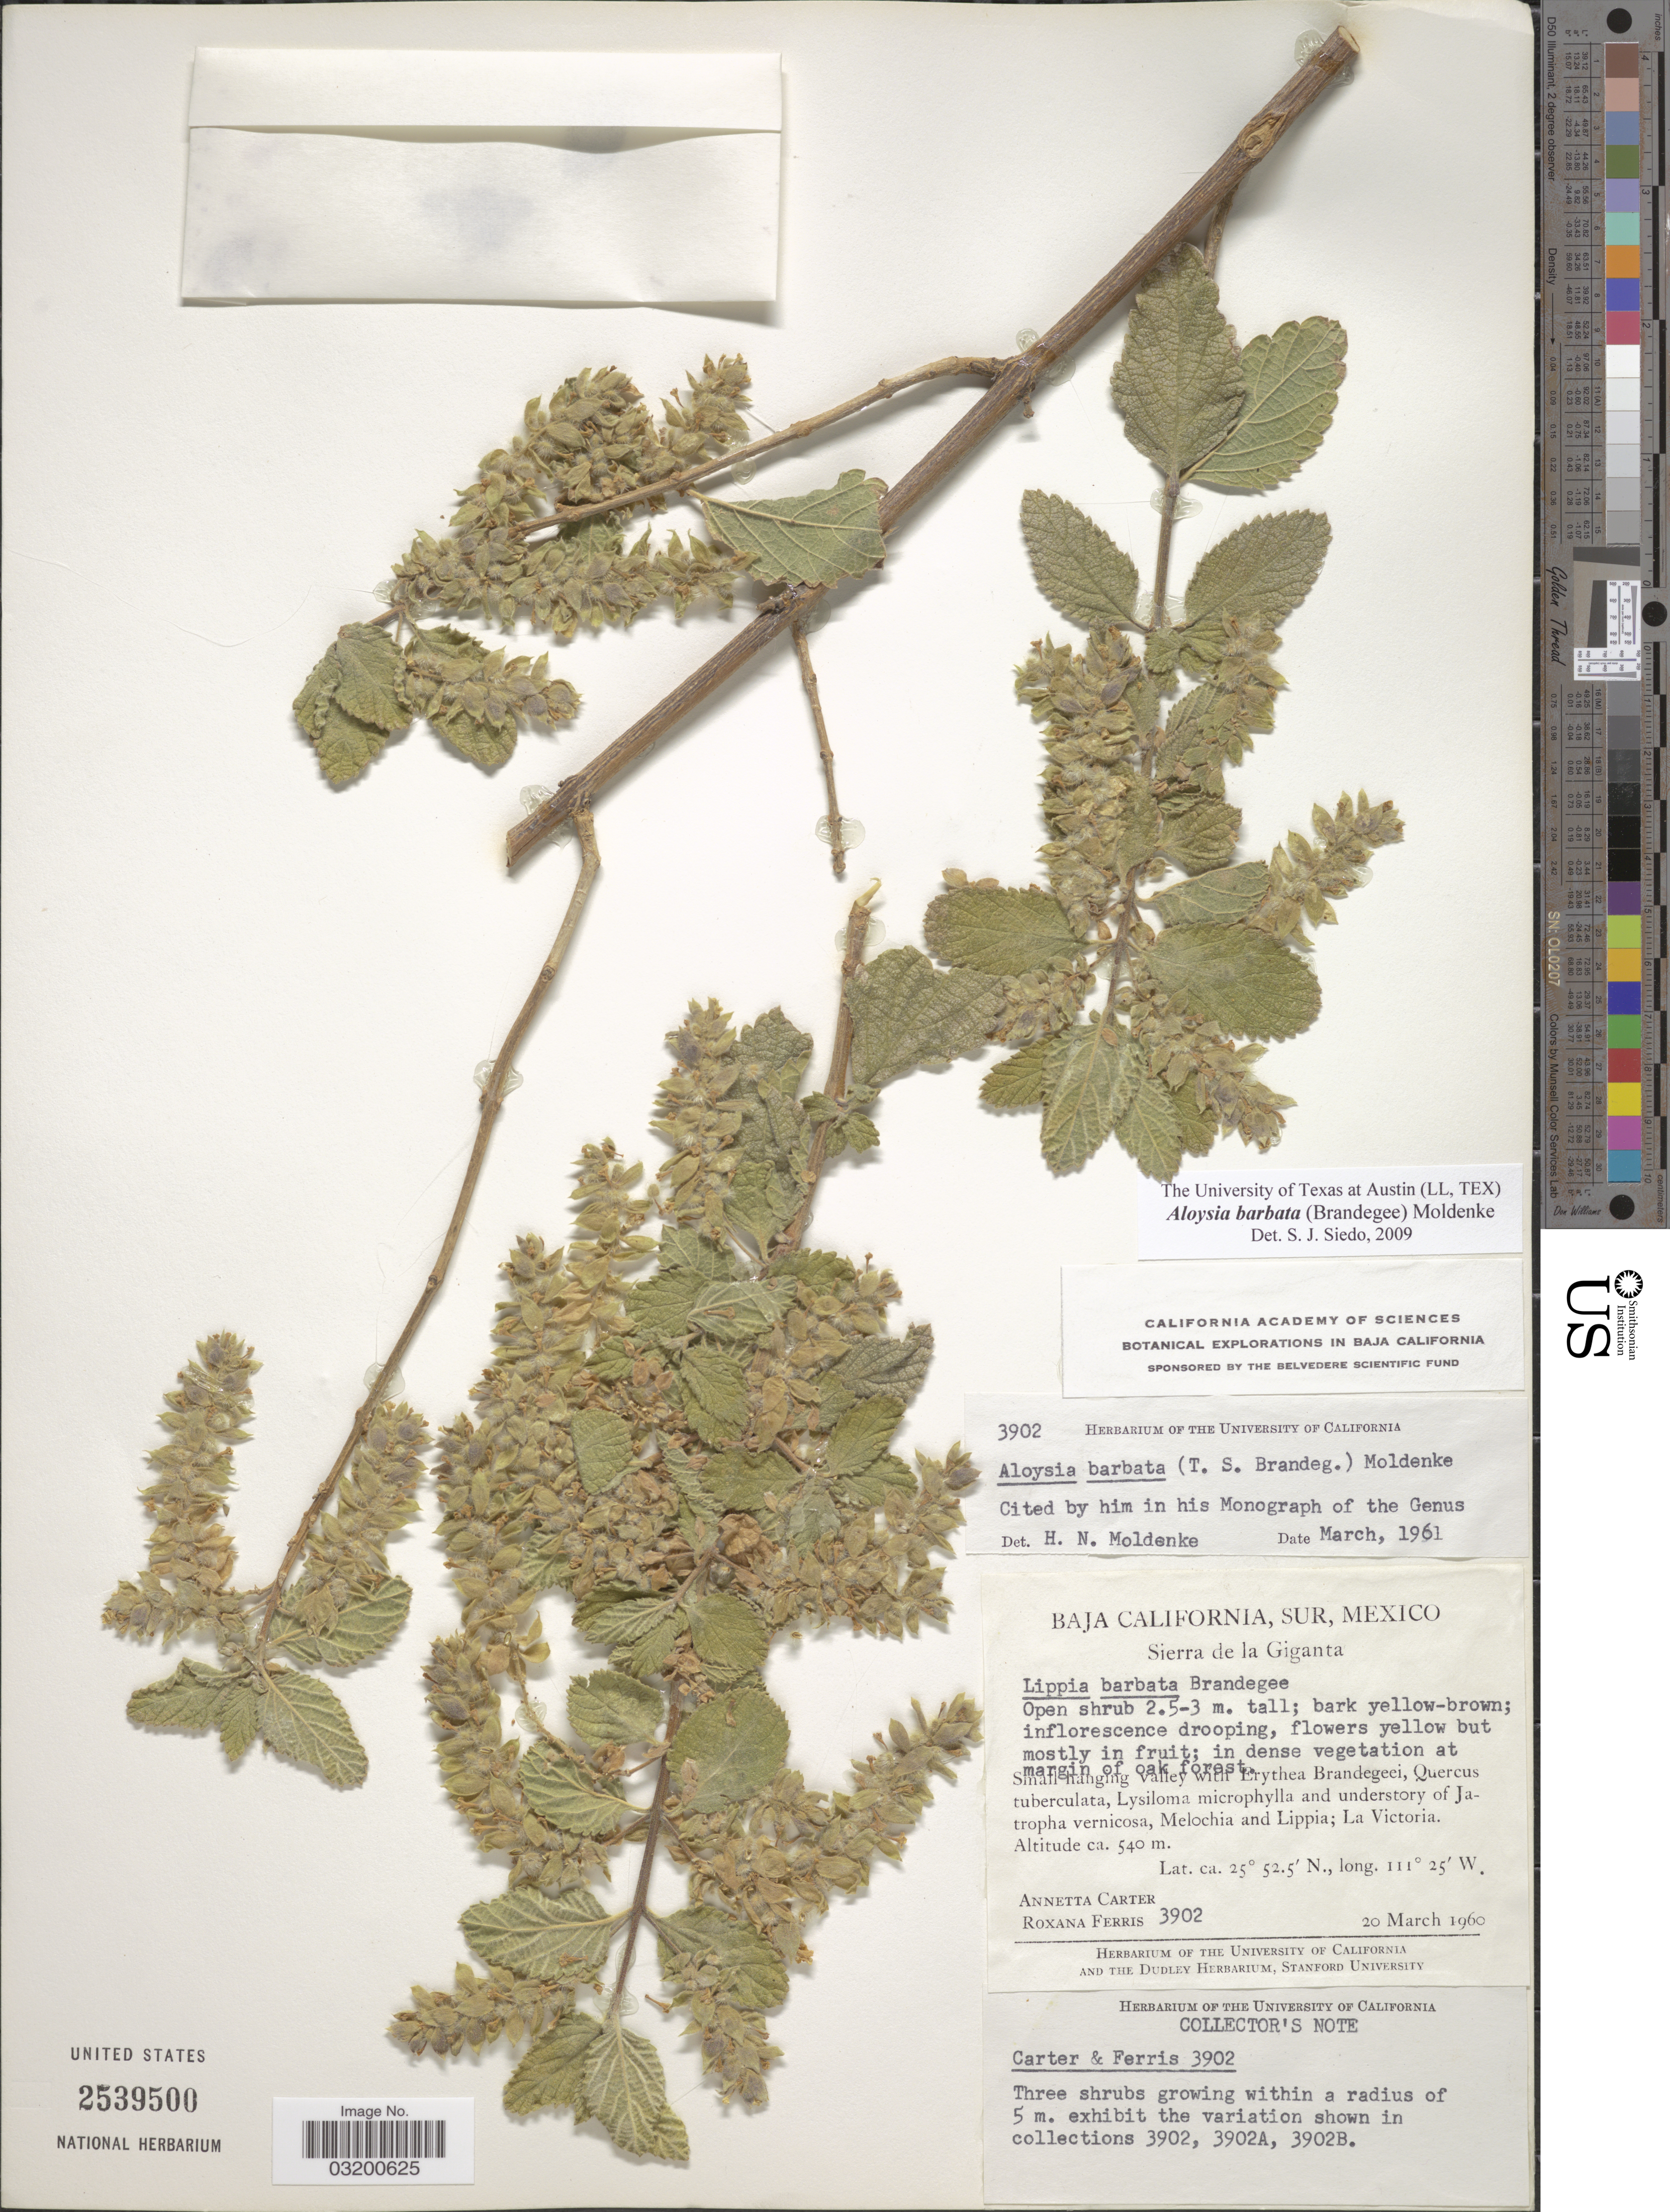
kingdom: Plantae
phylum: Tracheophyta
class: Magnoliopsida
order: Lamiales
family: Verbenaceae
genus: Aloysia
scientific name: Aloysia barbata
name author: (Brandegee) Moldenke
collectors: A. Carter & R. S. Ferris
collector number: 3902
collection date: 1960-03-20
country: Mexico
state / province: Baja California Sur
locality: Sierra de la Giganta. La Victoria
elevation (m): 540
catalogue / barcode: US 2539500